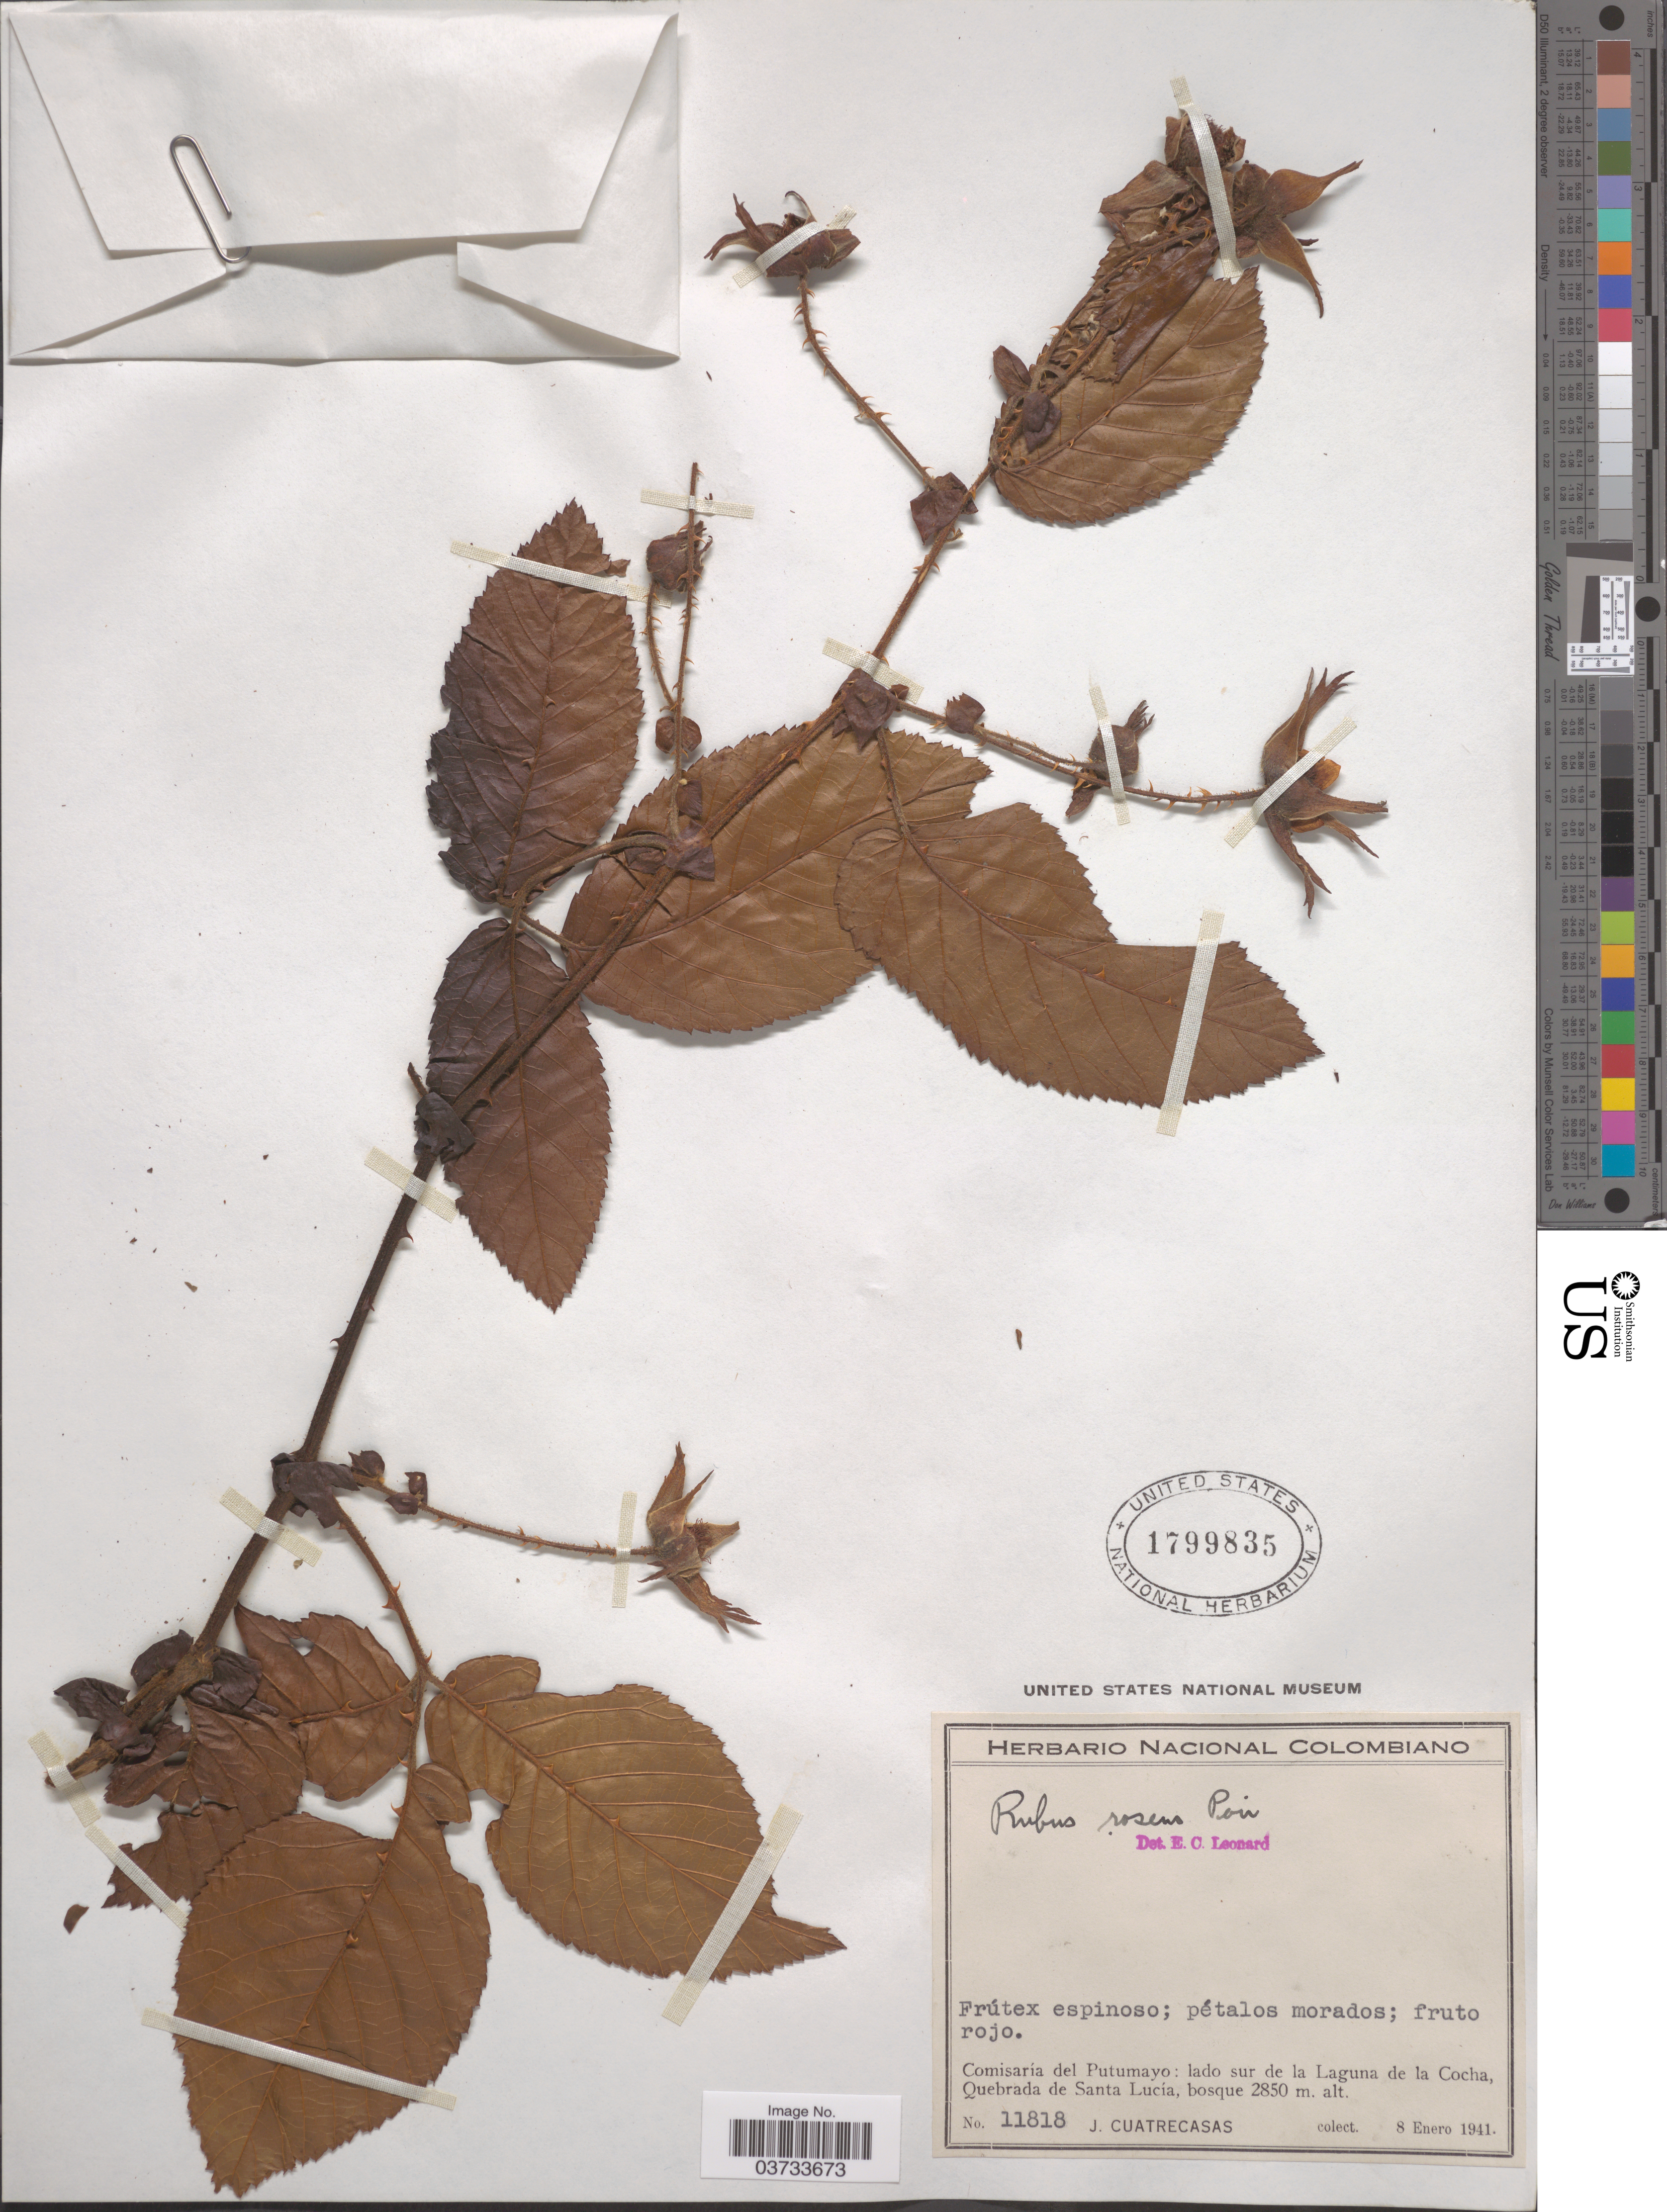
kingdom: Plantae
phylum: Tracheophyta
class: Magnoliopsida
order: Rosales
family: Rosaceae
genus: Rubus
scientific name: Rubus roseus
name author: Poir.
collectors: J. Cuatrecasas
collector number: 11818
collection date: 1941-01-08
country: Colombia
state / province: Putumayo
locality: Comisaría del Putumayo: lado sur de la Laguna de la Cocha, Quebrada de Santa Lucía.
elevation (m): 2850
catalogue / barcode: US 1799835